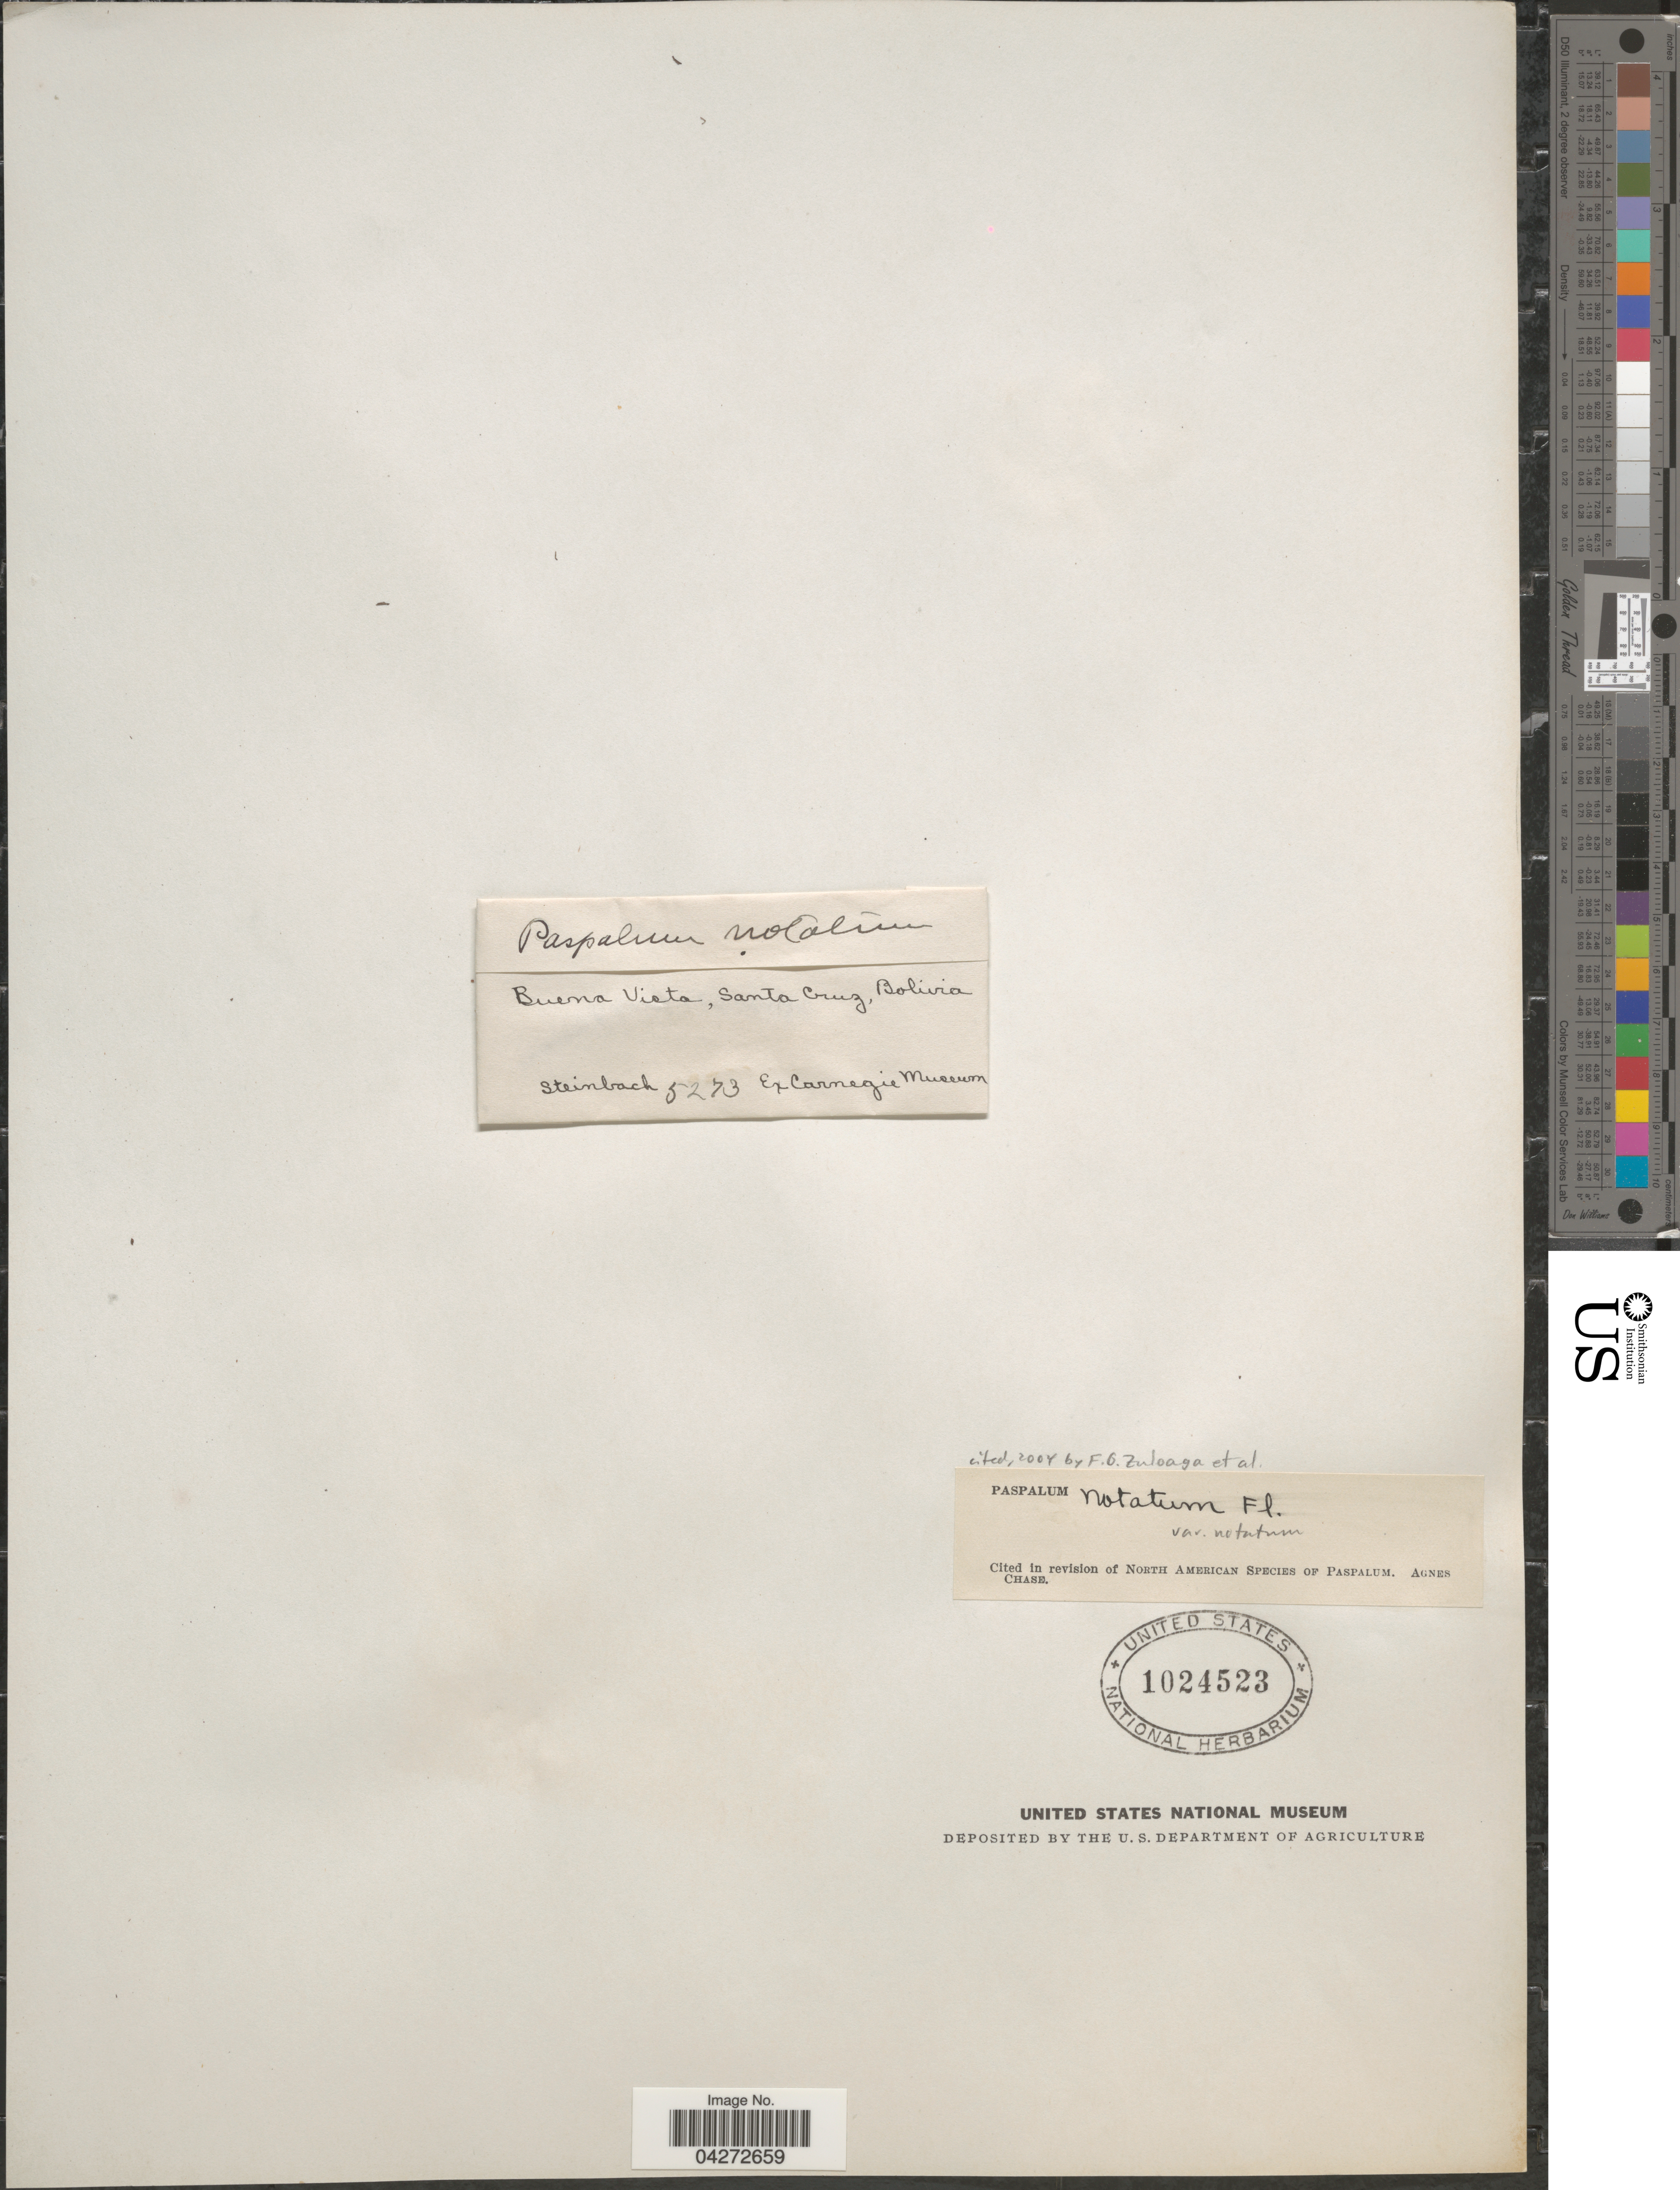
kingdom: Plantae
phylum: Tracheophyta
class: Liliopsida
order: Poales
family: Poaceae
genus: Paspalum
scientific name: Paspalum notatum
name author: Flüggé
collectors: Steinbach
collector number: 5273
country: Bolivia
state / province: Santa Cruz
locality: Buena Vista, Santa Cruz.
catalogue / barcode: US 1024523